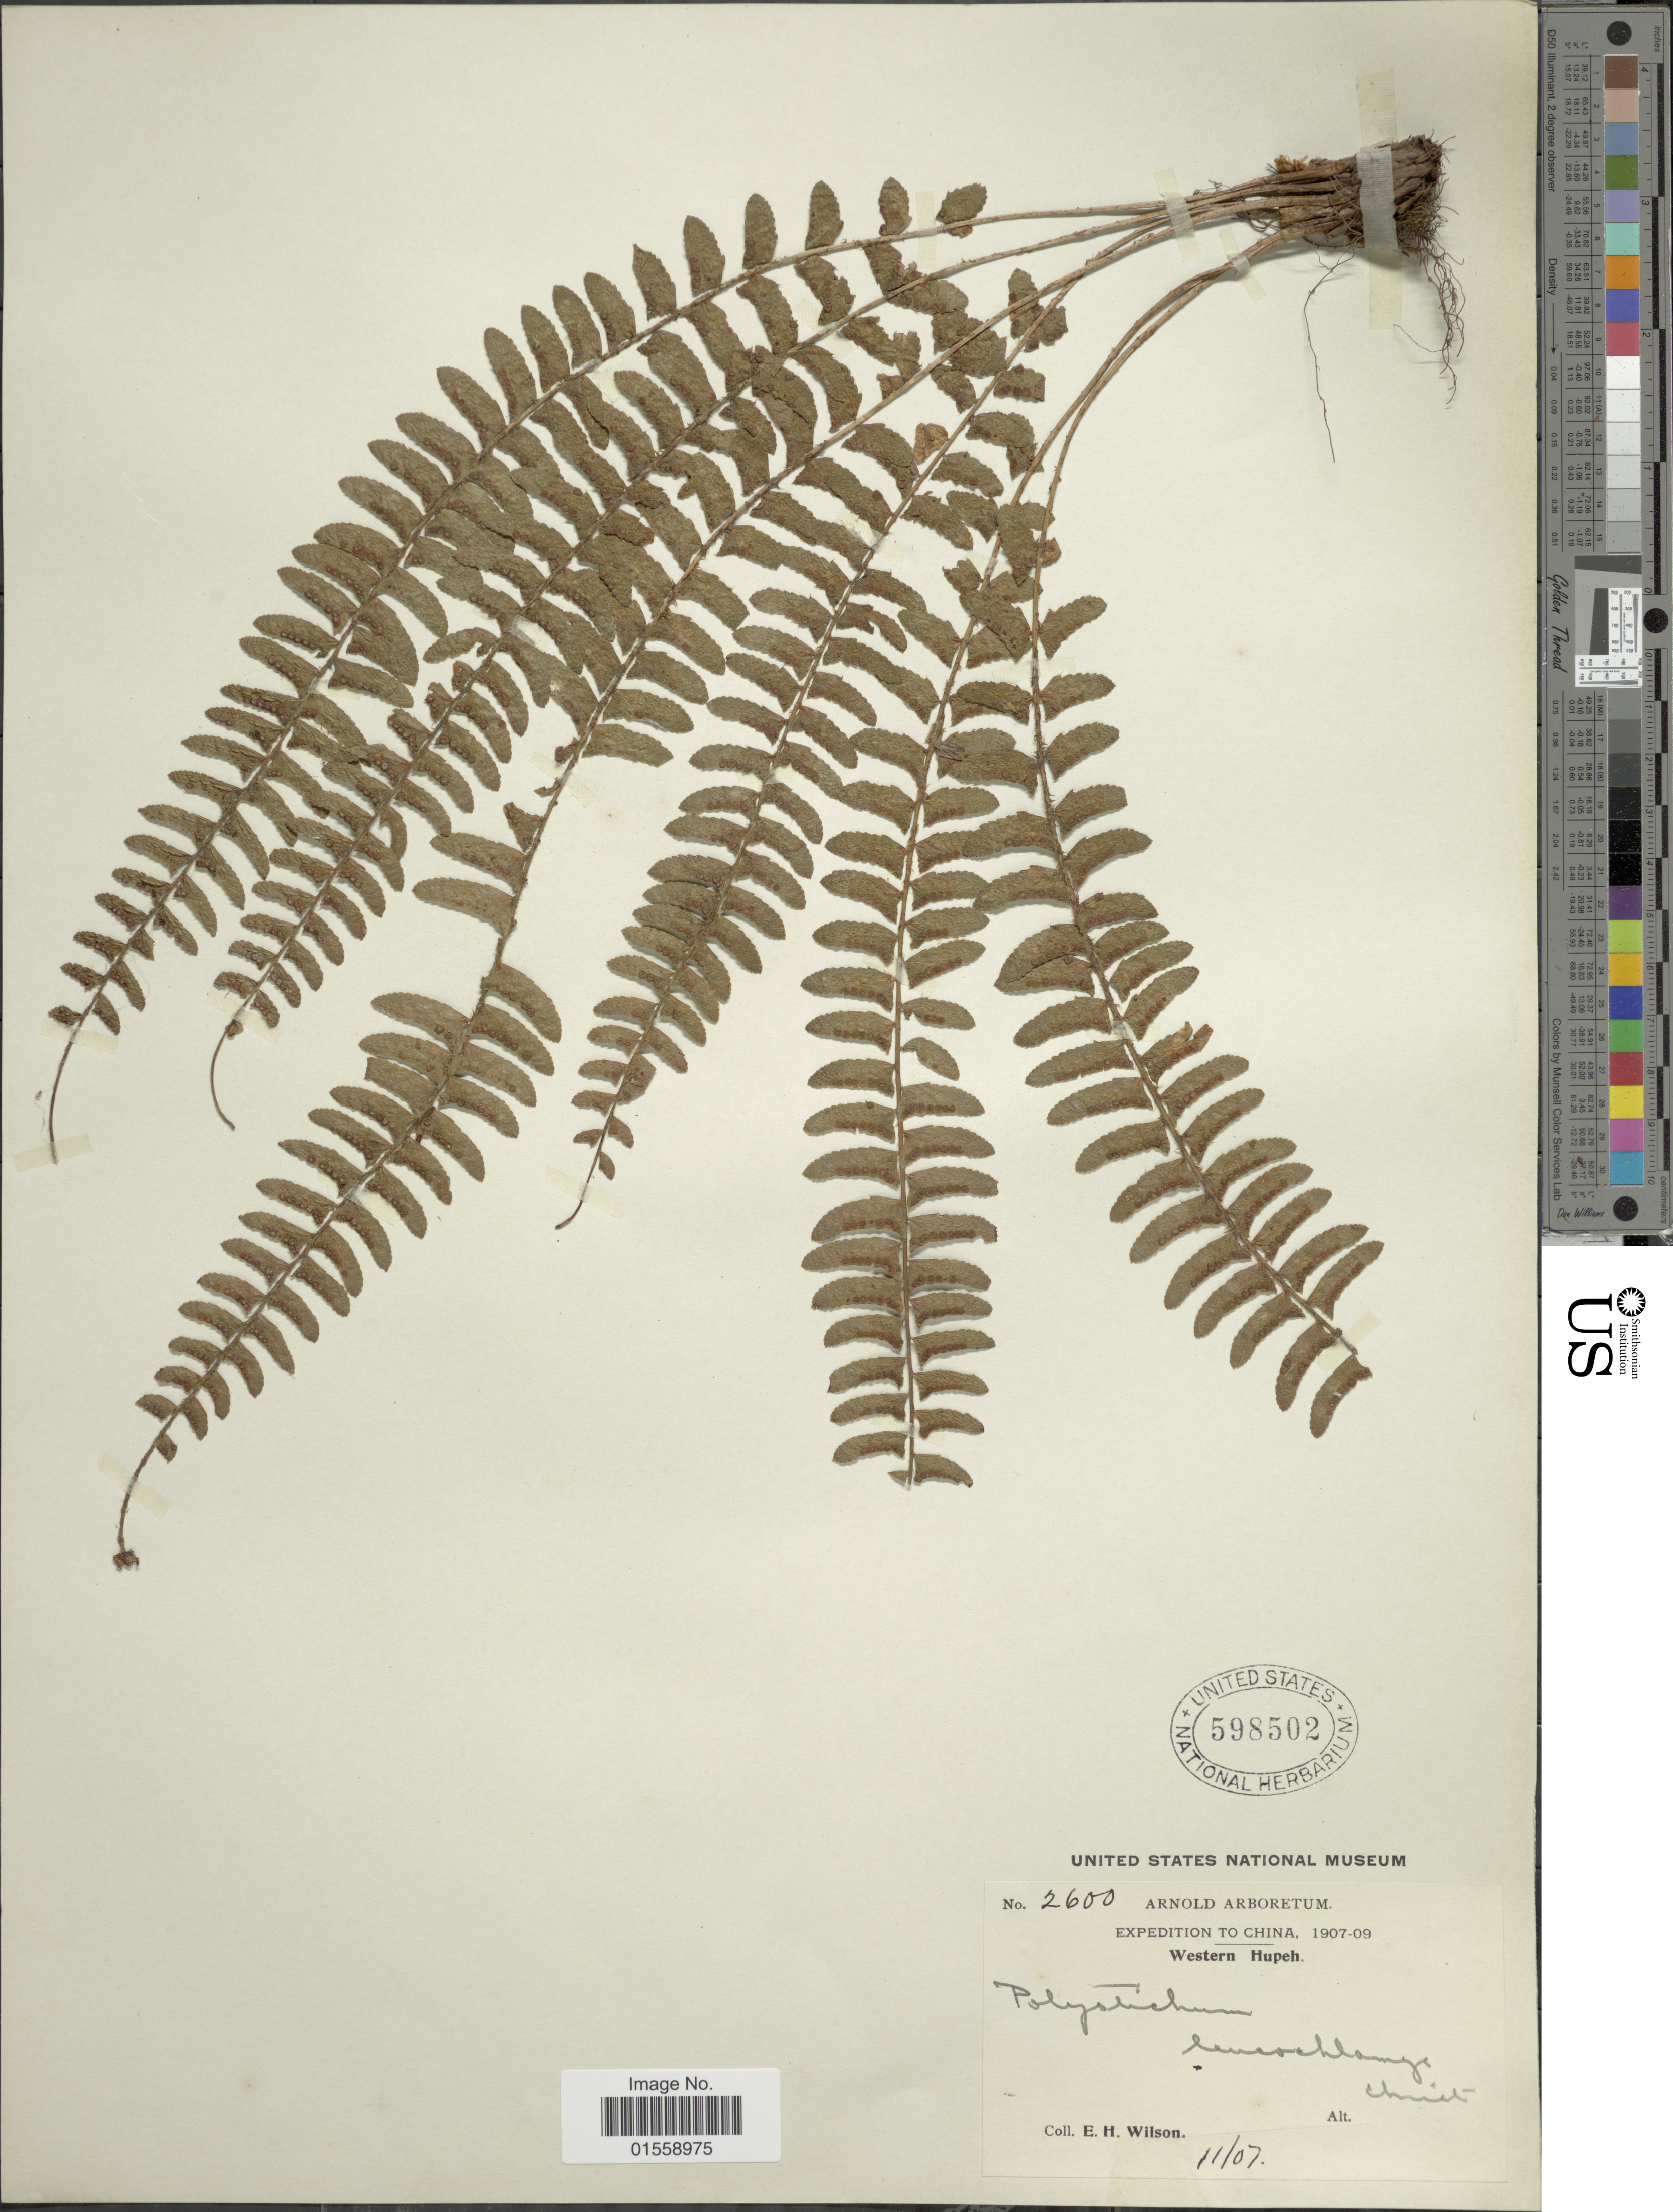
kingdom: Plantae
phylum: Tracheophyta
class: Polypodiopsida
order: Polypodiales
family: Dryopteridaceae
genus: Polystichum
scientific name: Polystichum craspedosorum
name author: (Maxim.) Diels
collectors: E. Wilson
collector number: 2600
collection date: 1907-11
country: China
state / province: Hubei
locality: Western Hupeh.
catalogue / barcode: US 598502